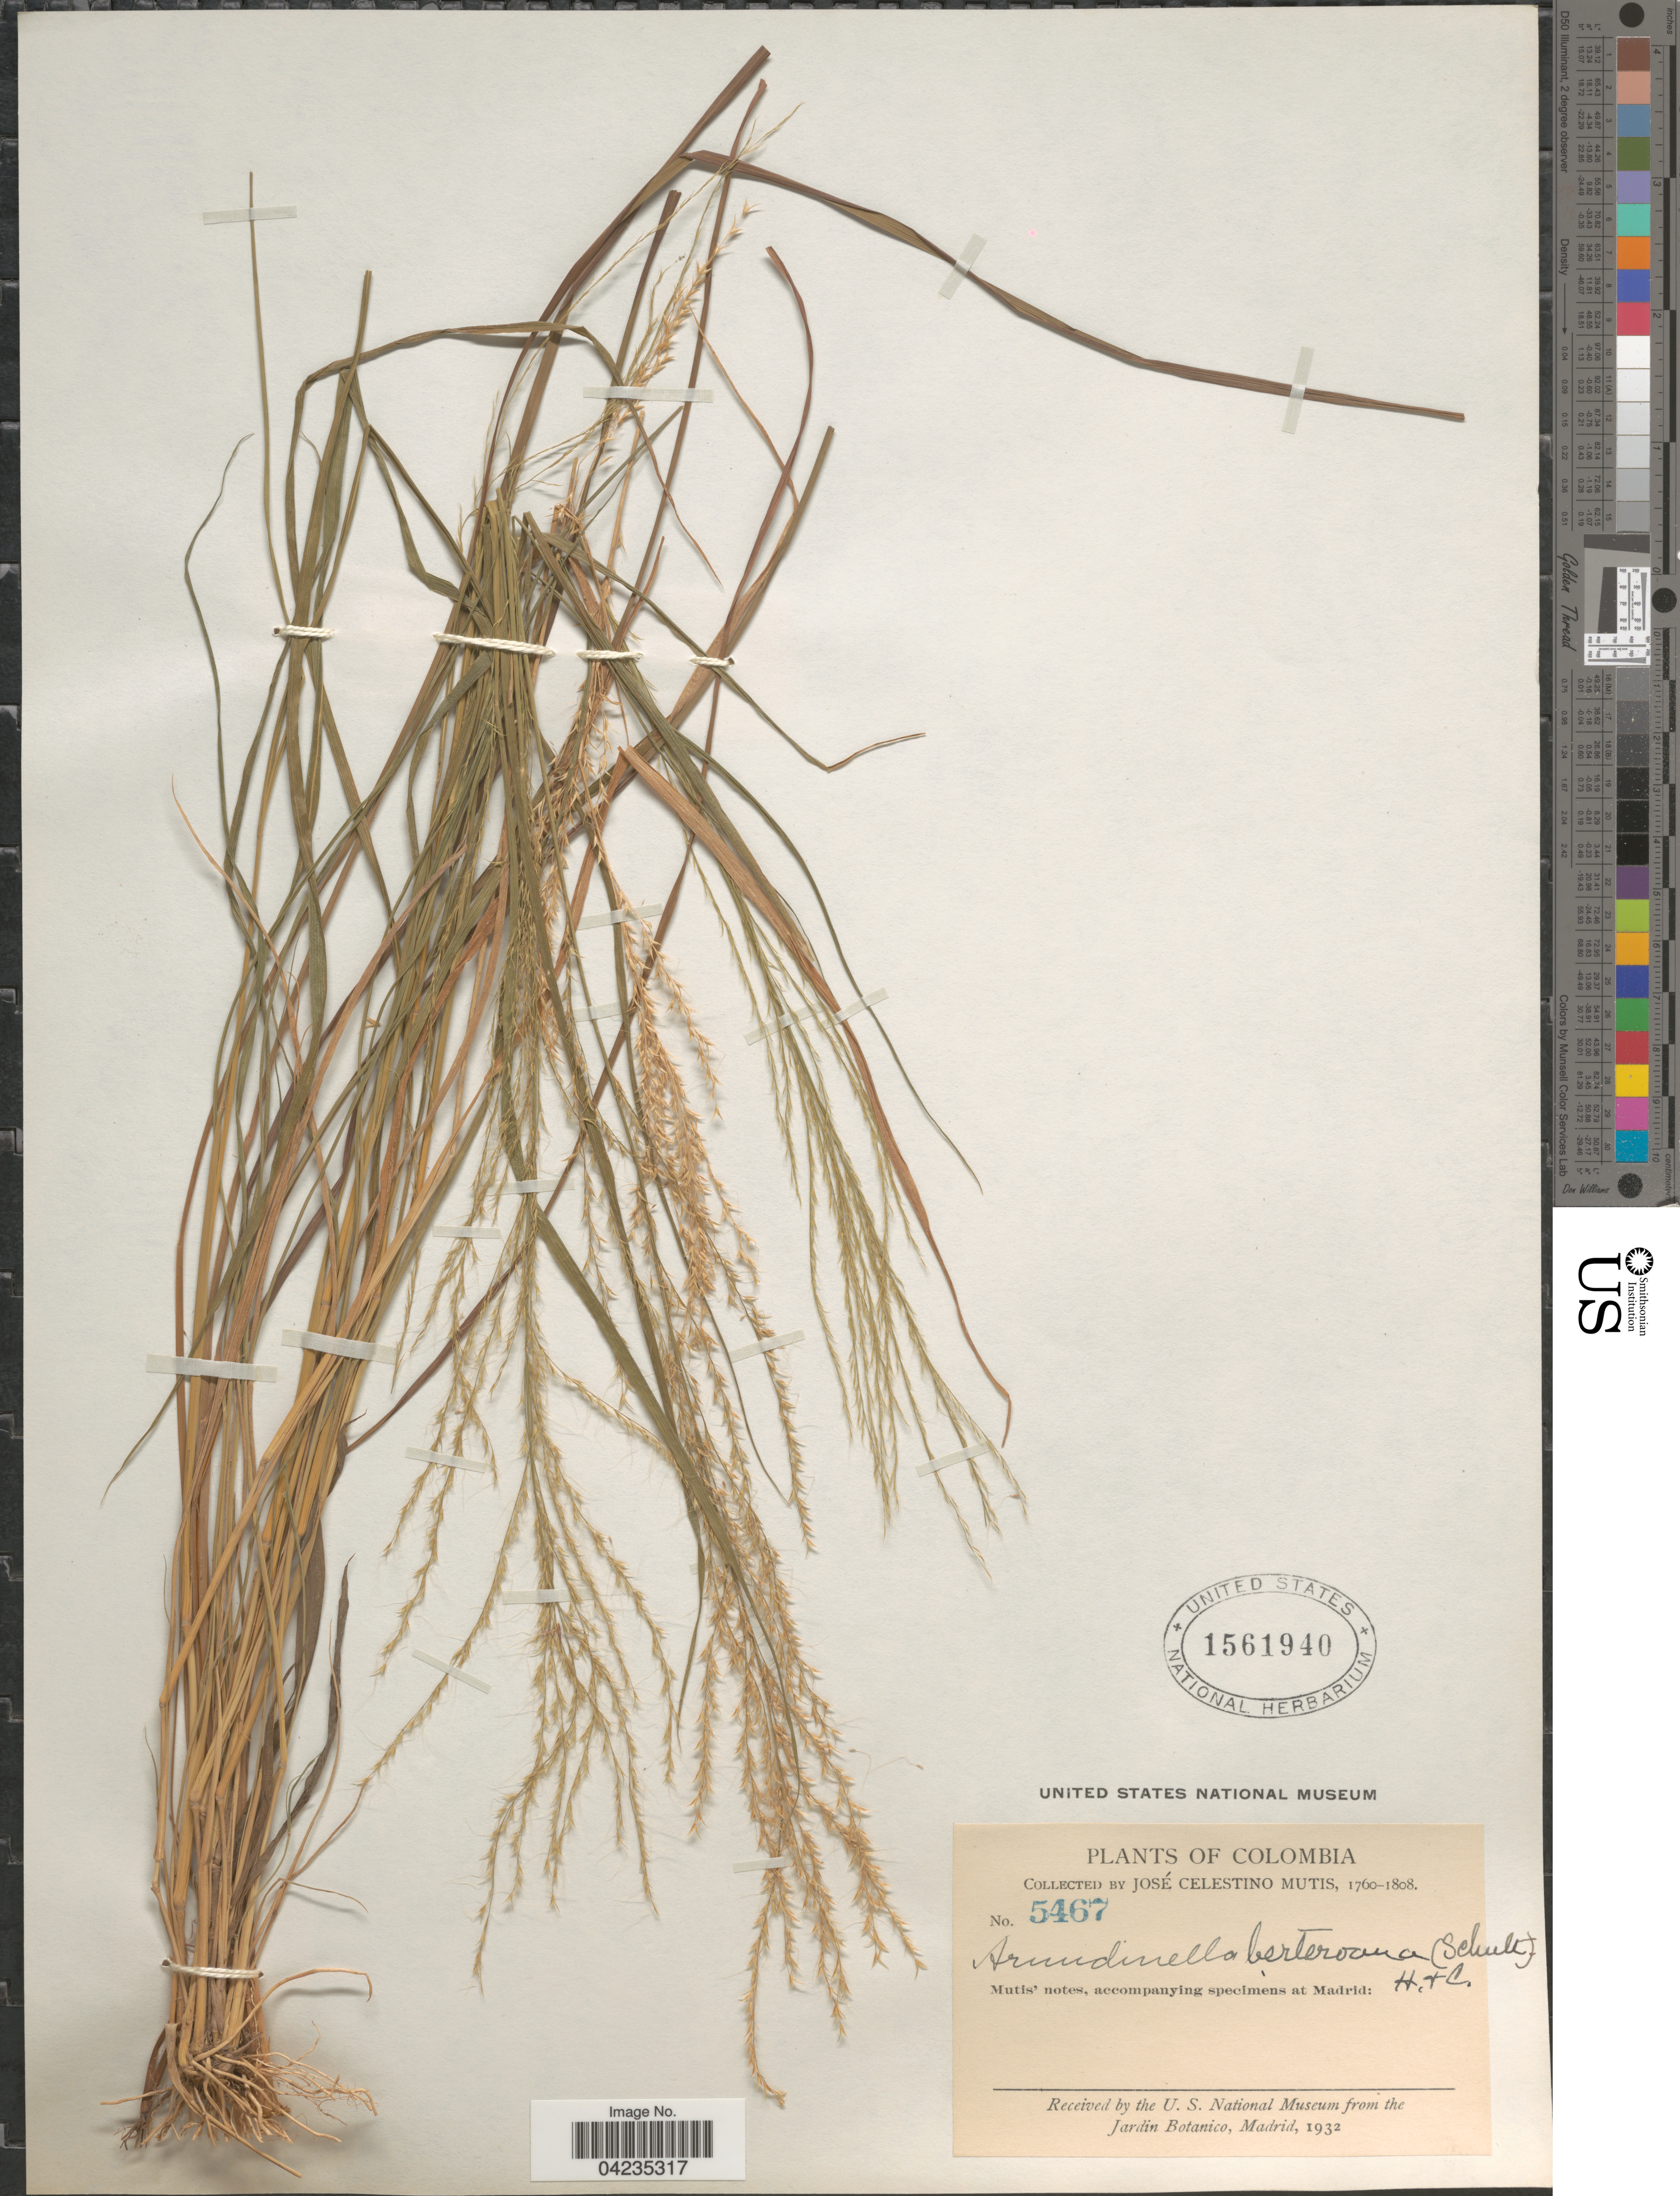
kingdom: Plantae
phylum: Tracheophyta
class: Liliopsida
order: Poales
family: Poaceae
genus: Arundinella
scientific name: Arundinella berteroniana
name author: (Schult.) Hitchc. & Chase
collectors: J. C. B. Mutis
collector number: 5467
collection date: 1760/1808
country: Colombia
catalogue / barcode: US 1561940